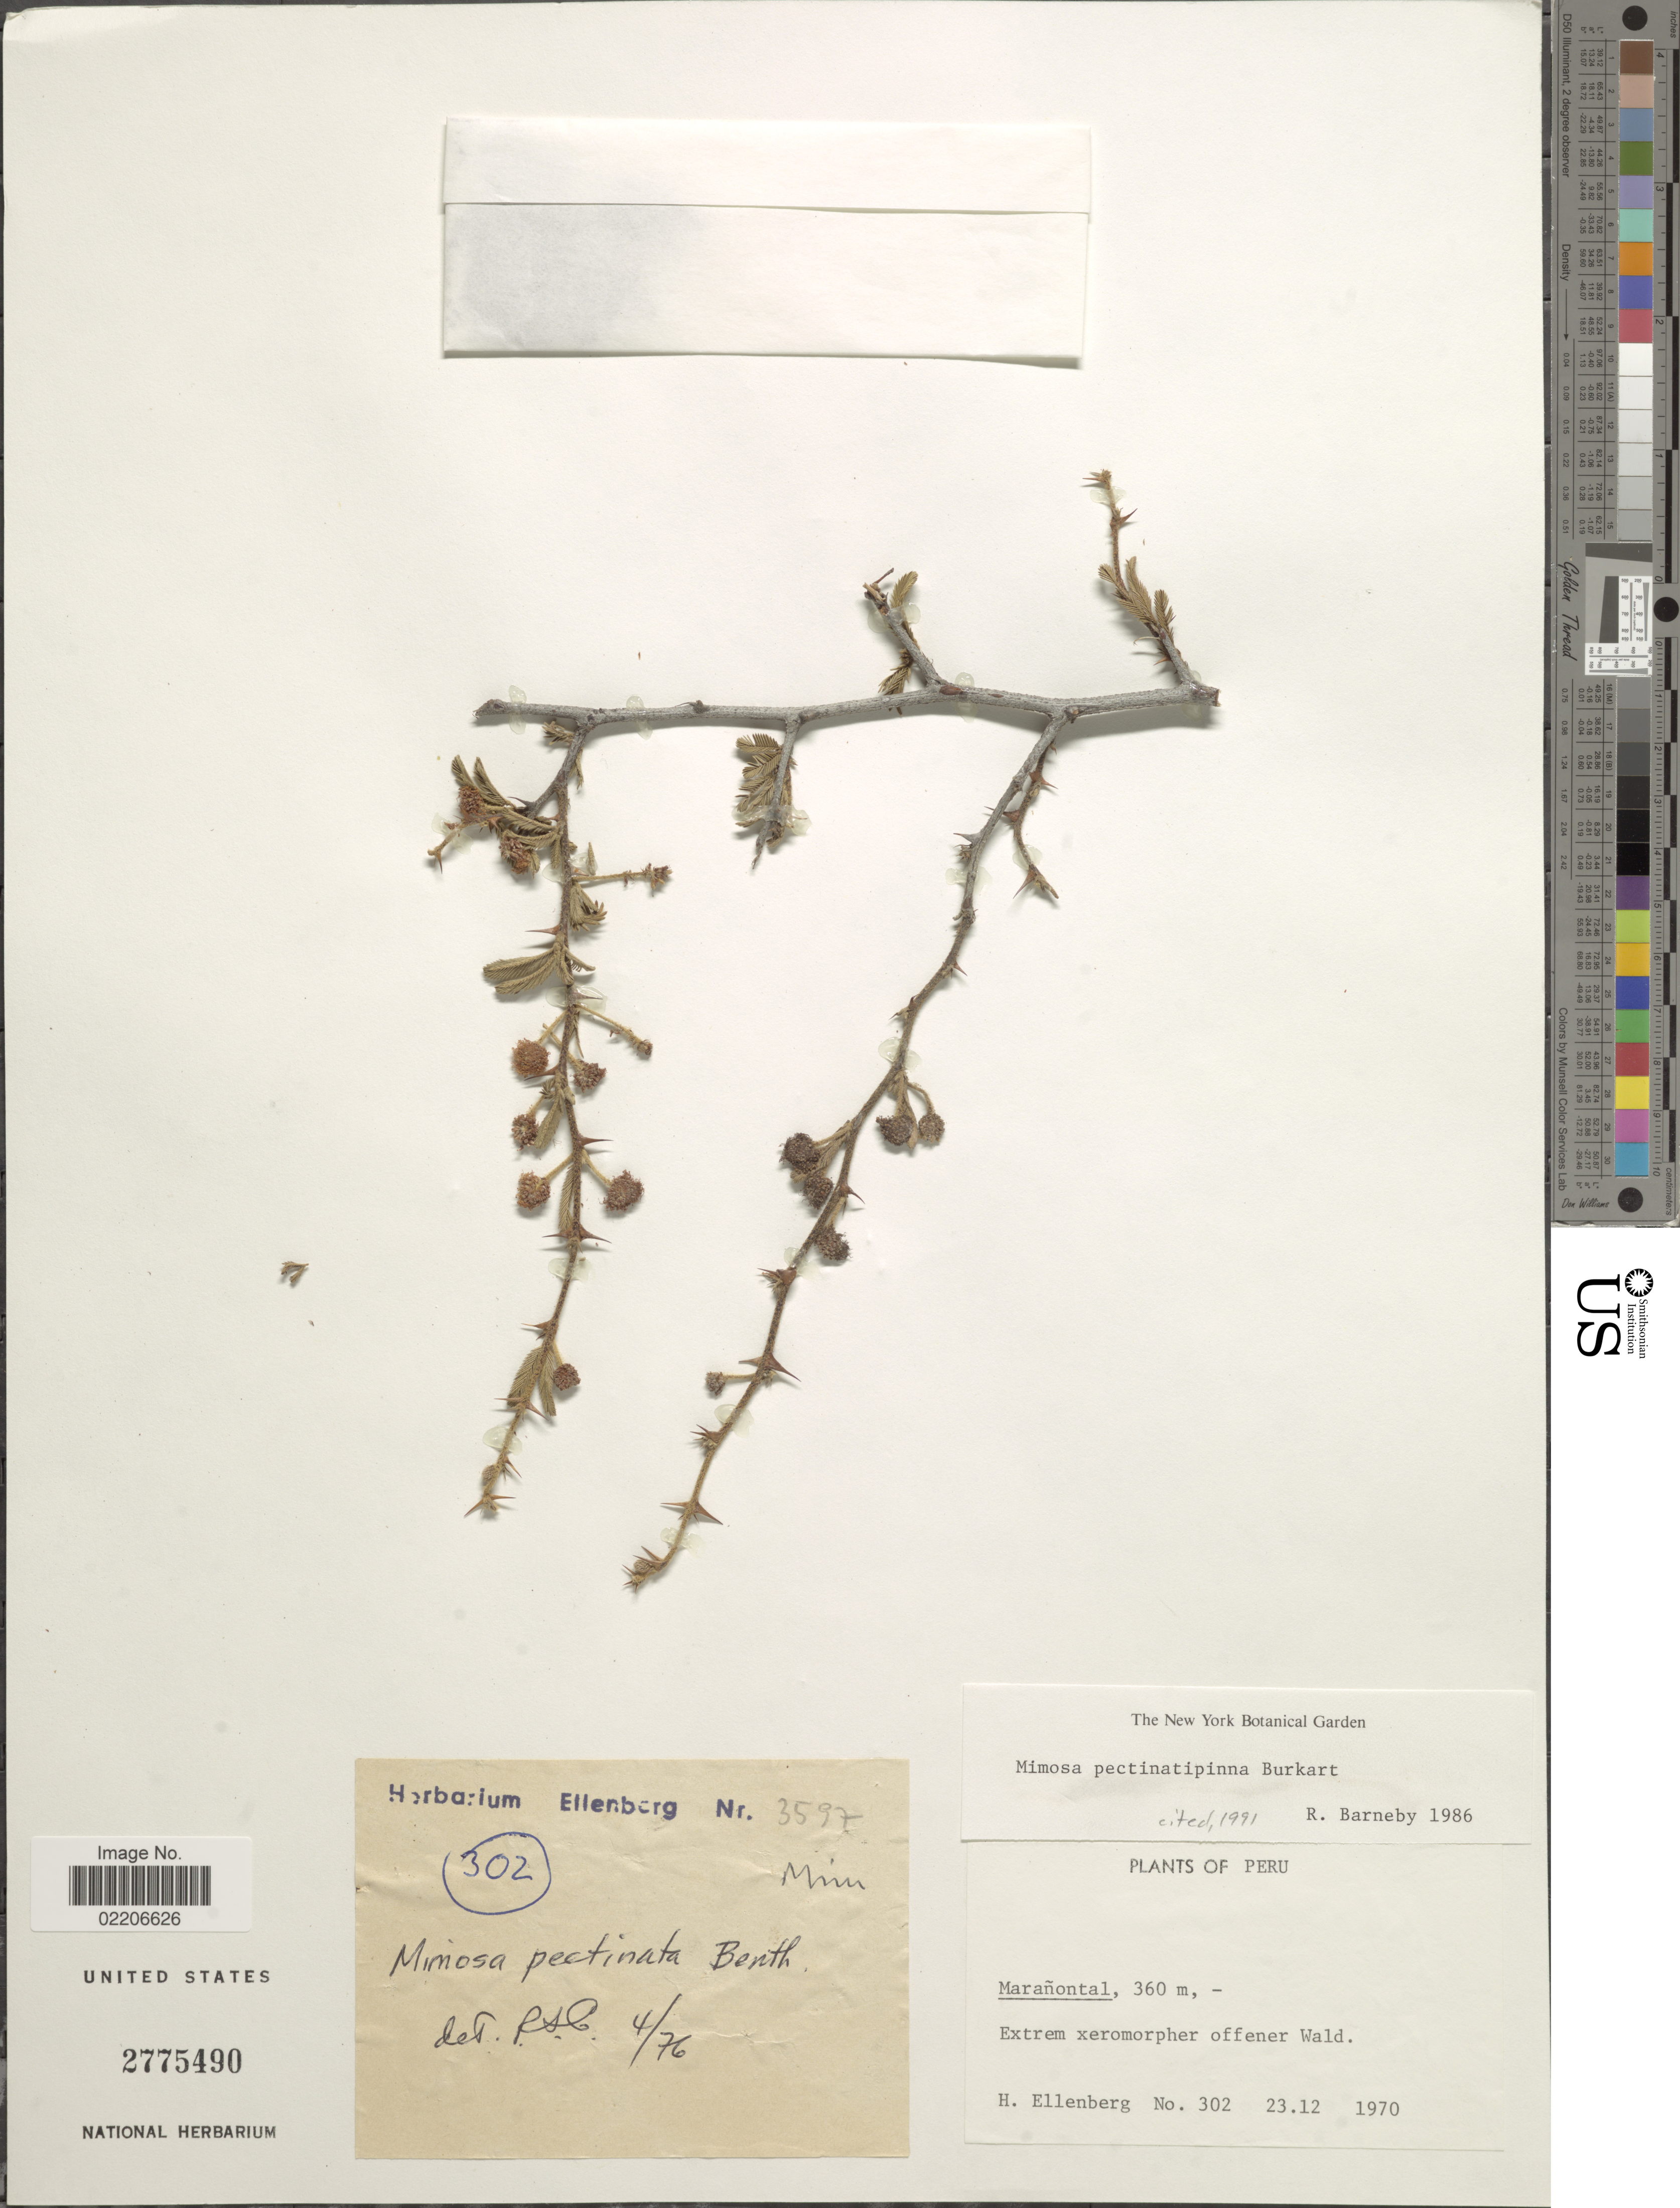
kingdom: Plantae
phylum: Tracheophyta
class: Magnoliopsida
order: Fabales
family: Fabaceae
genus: Mimosa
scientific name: Mimosa pectinatipinna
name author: Burkart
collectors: H. Ellenberg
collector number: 302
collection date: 1970-12-23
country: Peru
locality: Marañontal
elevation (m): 360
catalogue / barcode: US 2775490